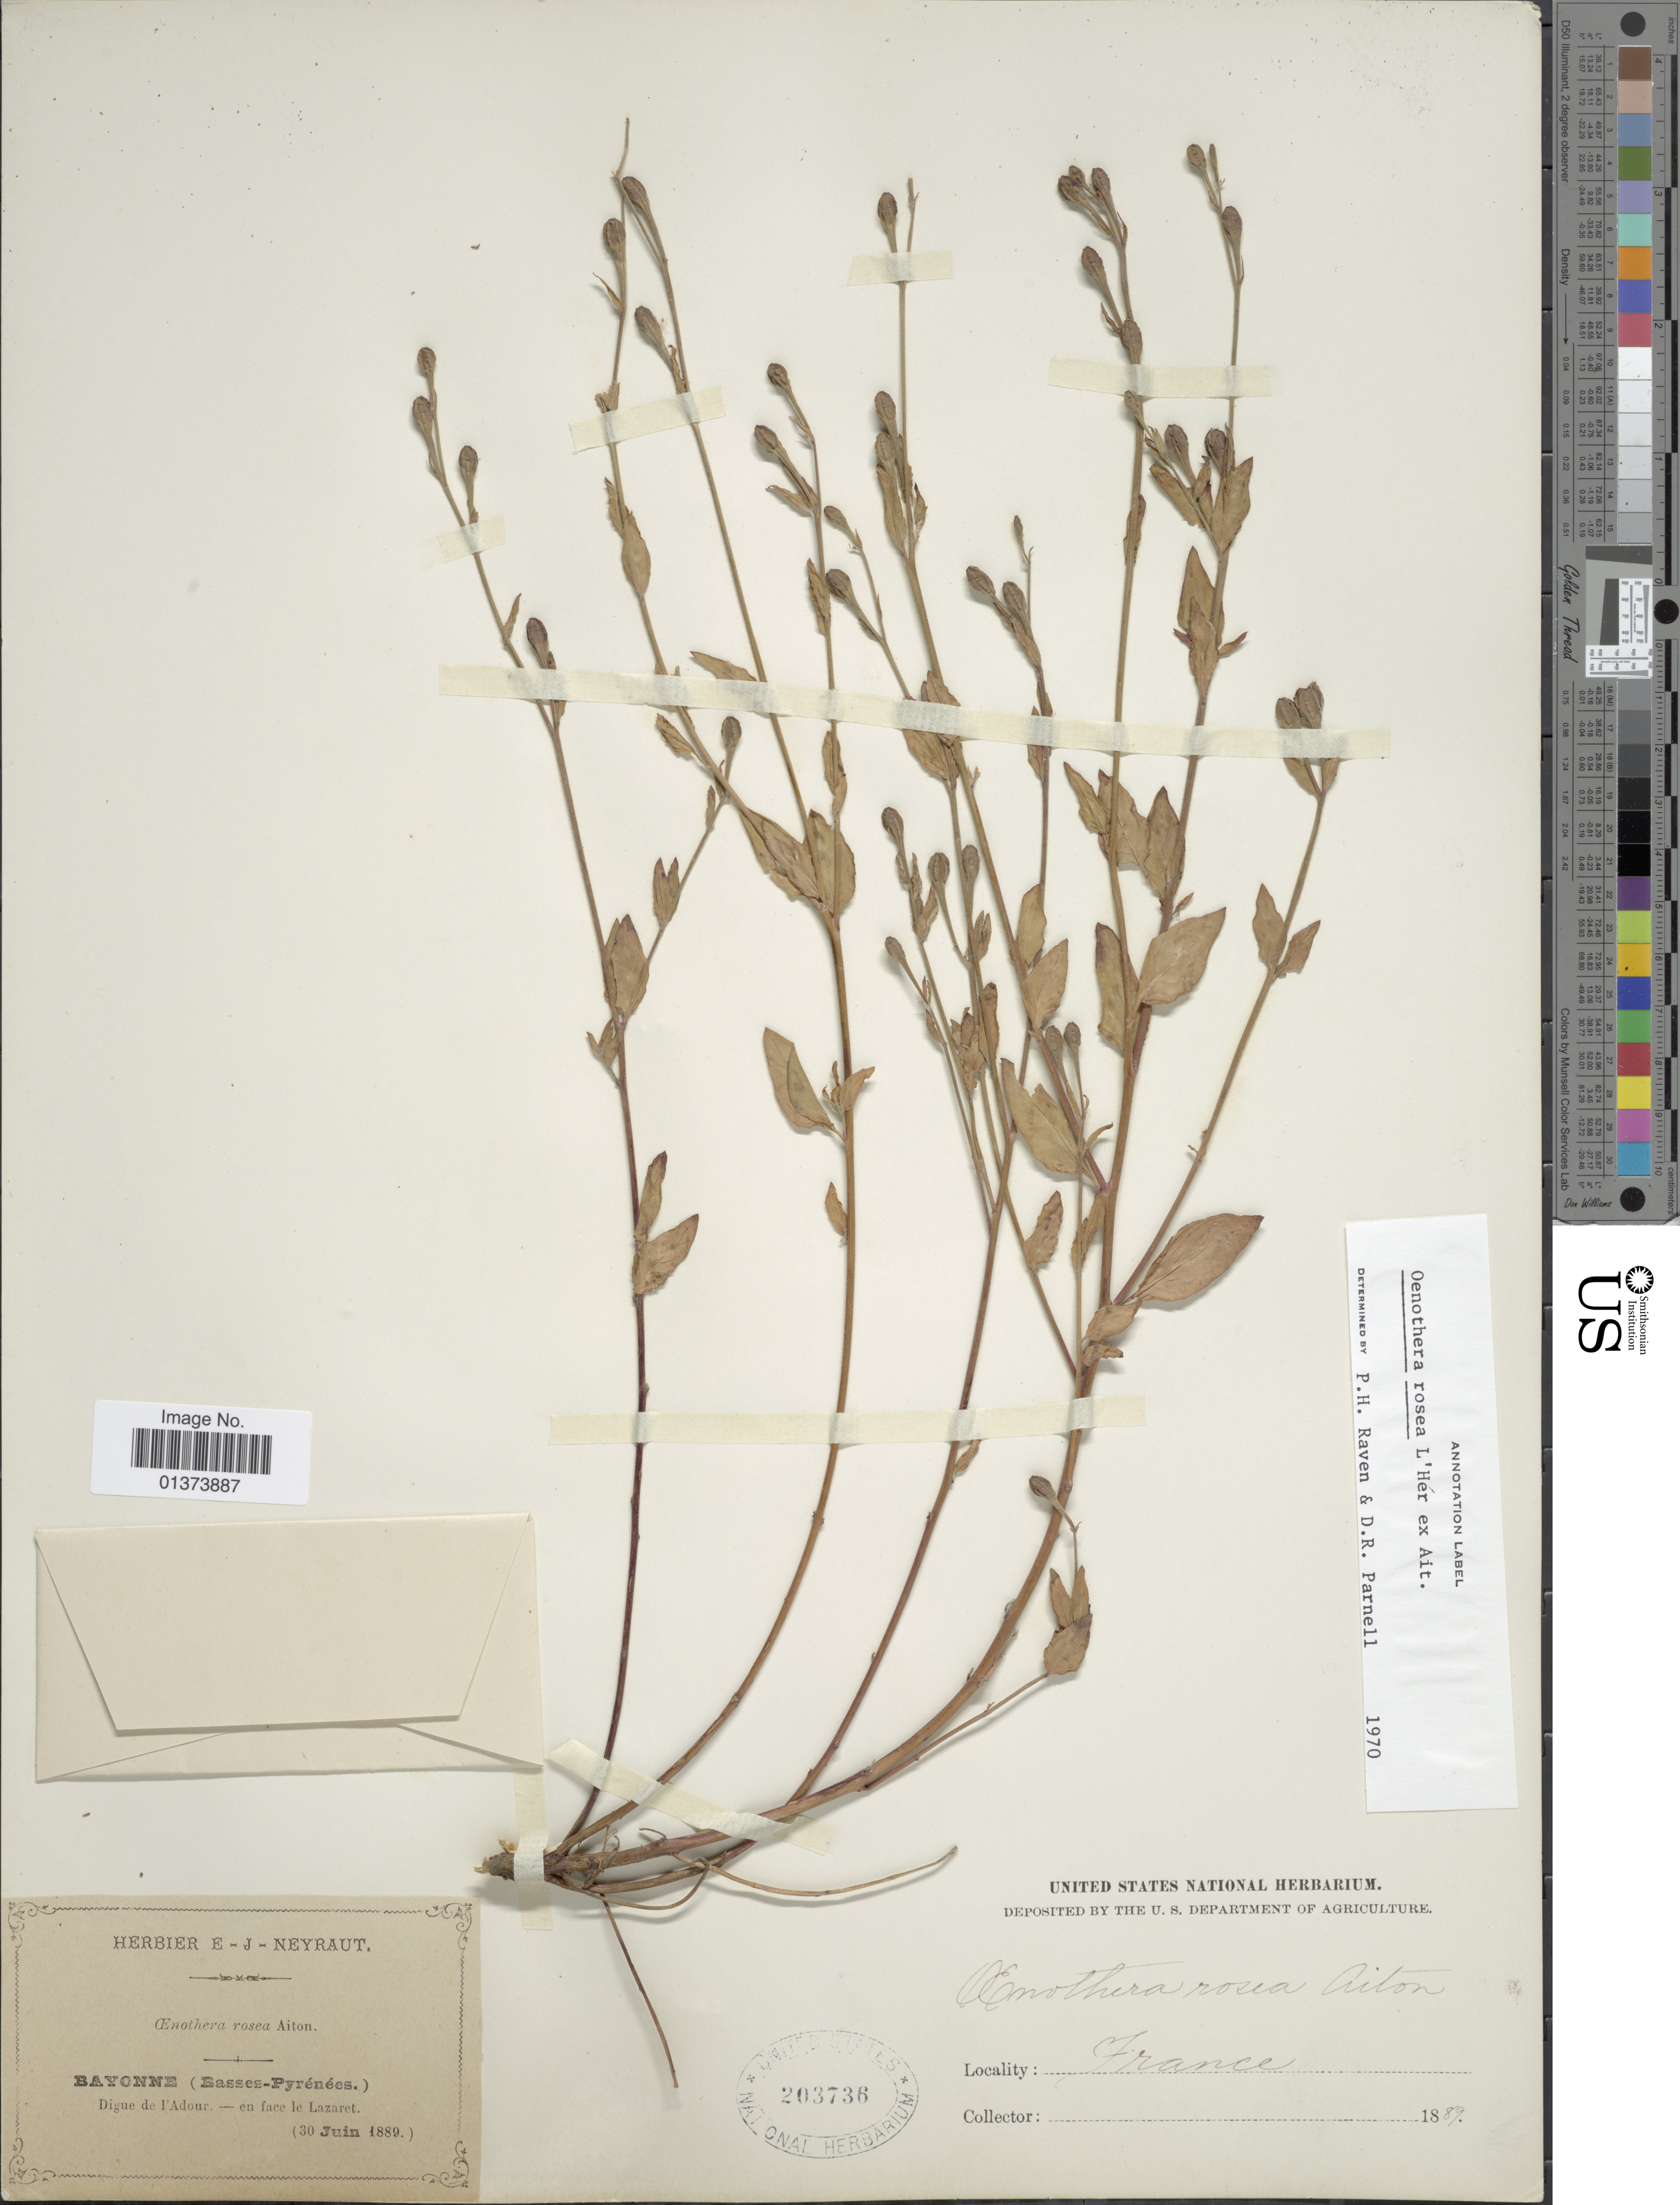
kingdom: Plantae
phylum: Tracheophyta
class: Magnoliopsida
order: Myrtales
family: Onagraceae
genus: Oenothera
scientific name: Oenothera rosea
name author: L'Hér. ex Aiton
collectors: ex herb. E. J. Neyraut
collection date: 1889-06-30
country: France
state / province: Nouvelle-Aquitaine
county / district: Pyrénées-Atlantiques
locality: Bayonne (Basses-Pyrénées), Digue de l' Adour - en face le Lazaret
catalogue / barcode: US 203736